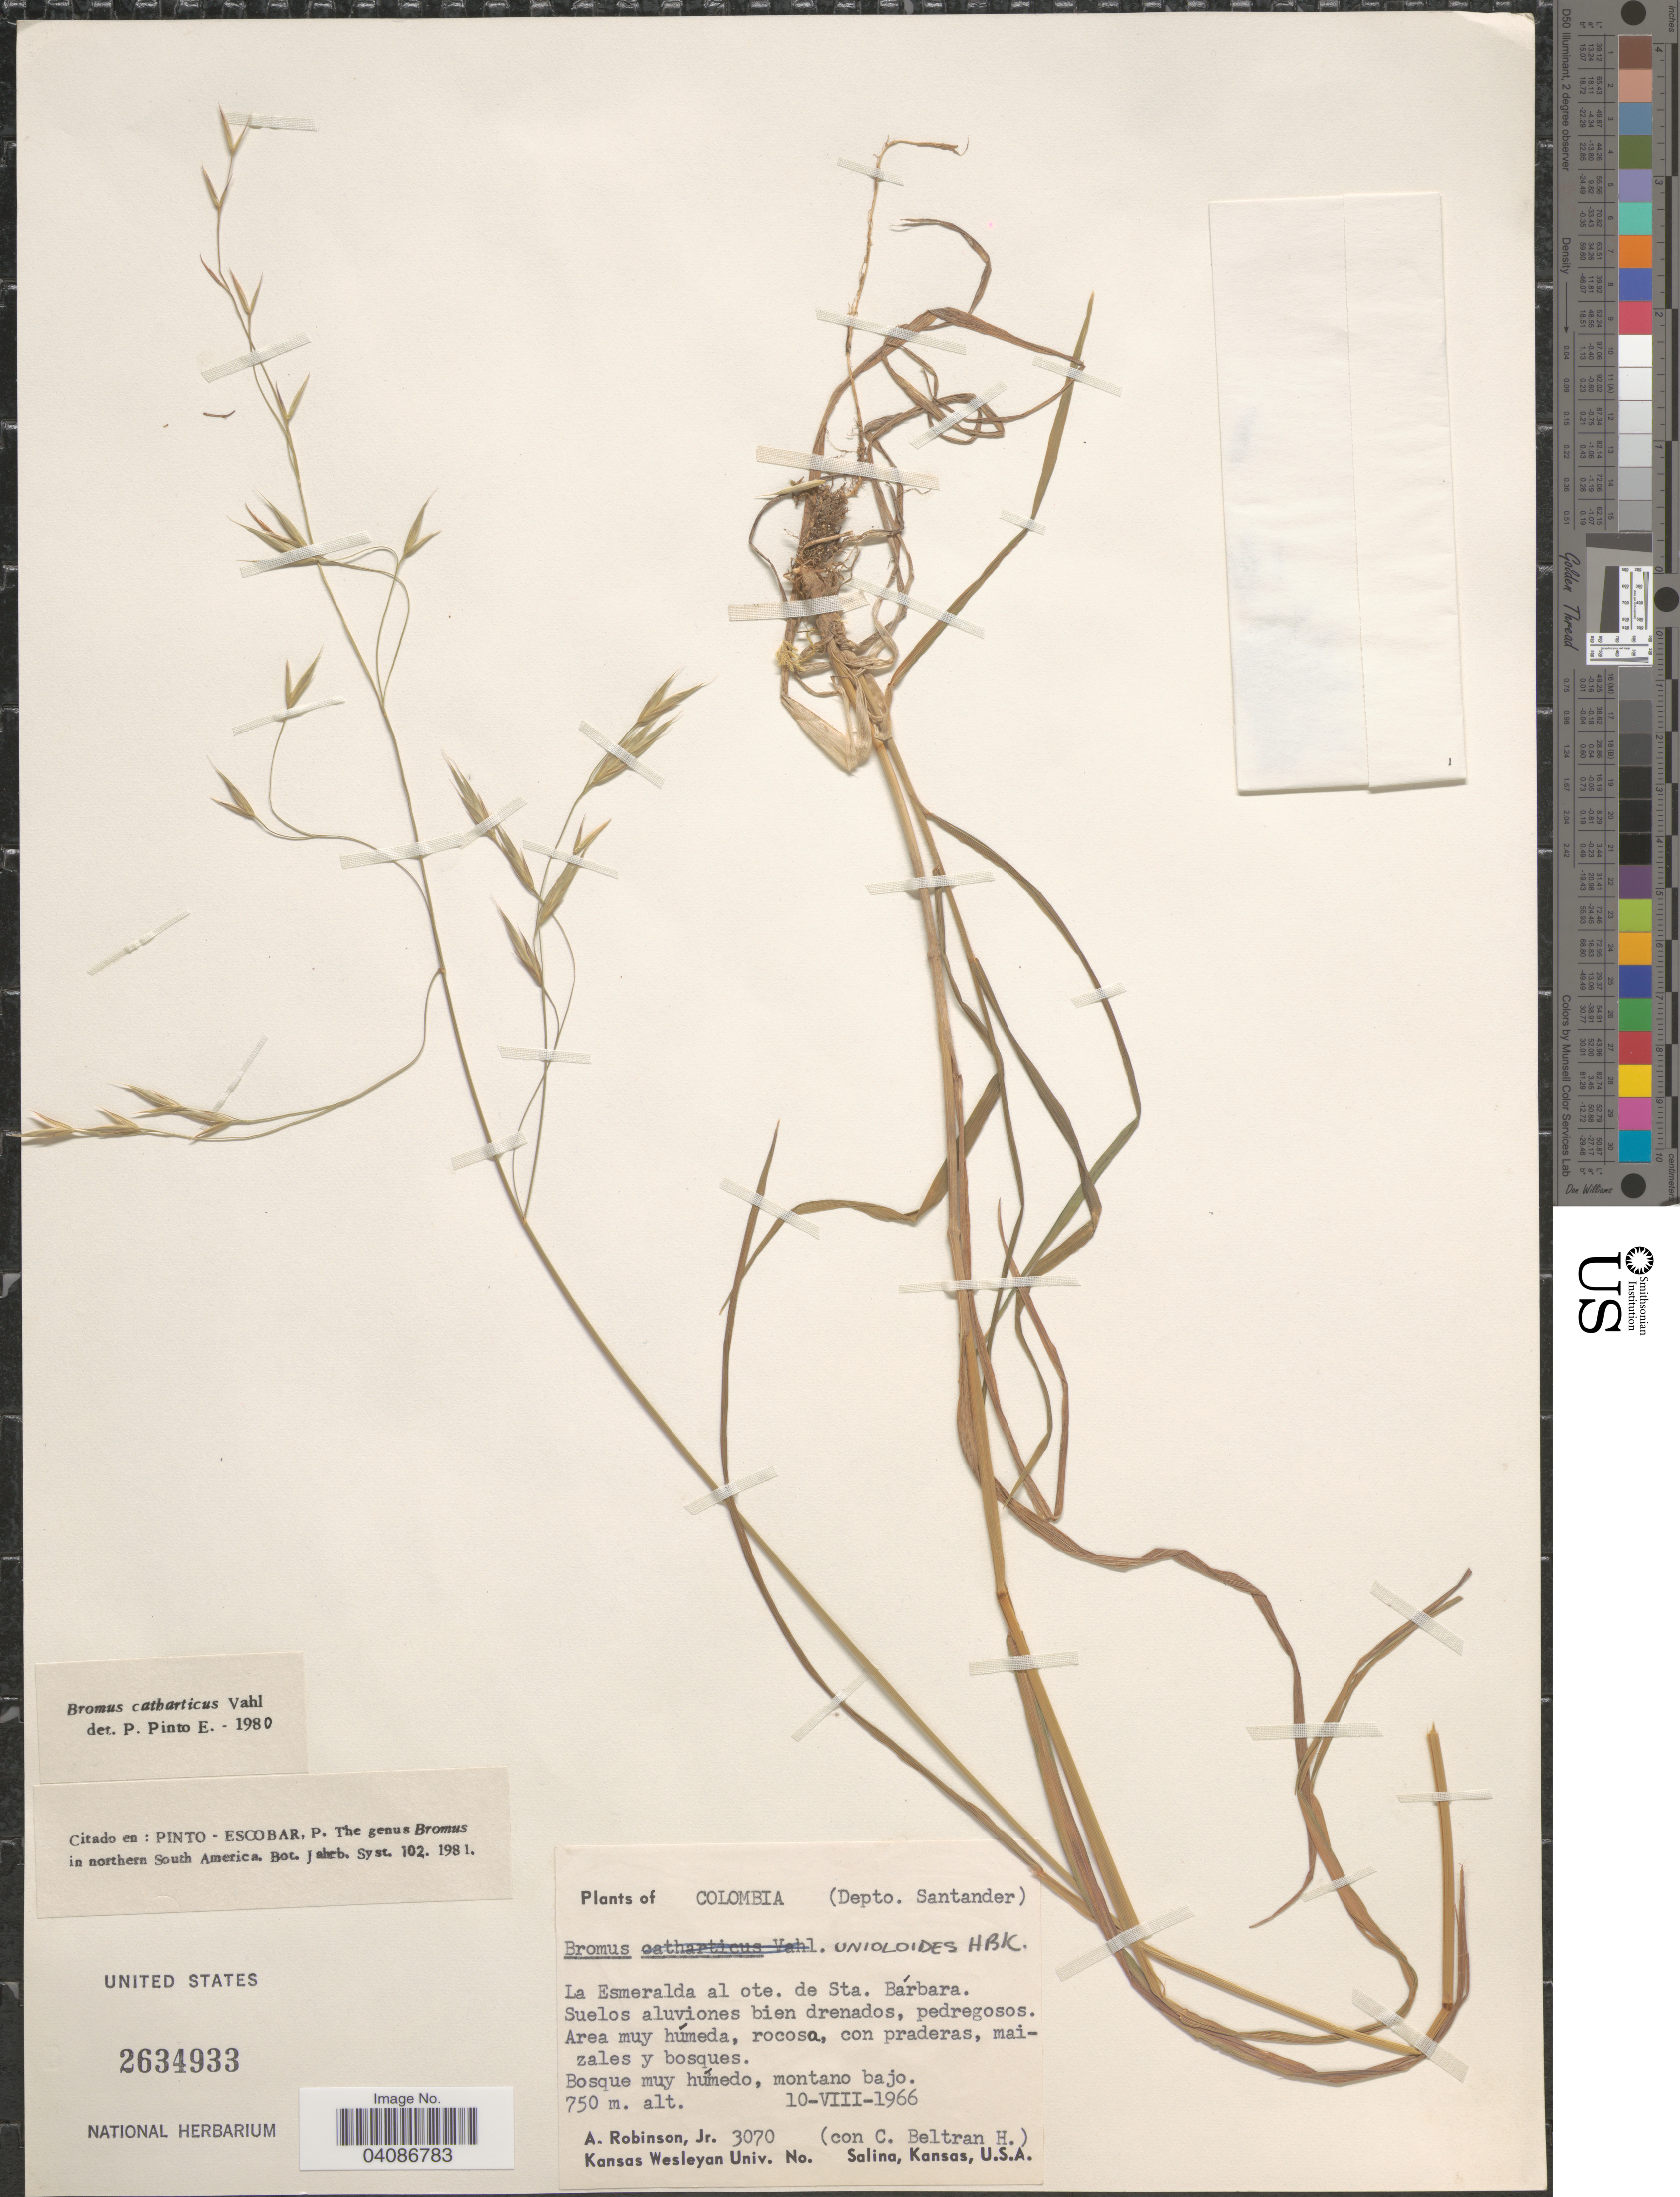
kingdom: Plantae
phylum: Tracheophyta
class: Liliopsida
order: Poales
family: Poaceae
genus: Bromus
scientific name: Bromus catharticus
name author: Vahl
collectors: A. Robinson Jr. & H. Beltran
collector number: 3070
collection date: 1966-08-10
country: Colombia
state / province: Santander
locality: (Depto. Santander). La Esmeralda al ote. de Sta. Bárbara.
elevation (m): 750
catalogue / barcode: US 2634933